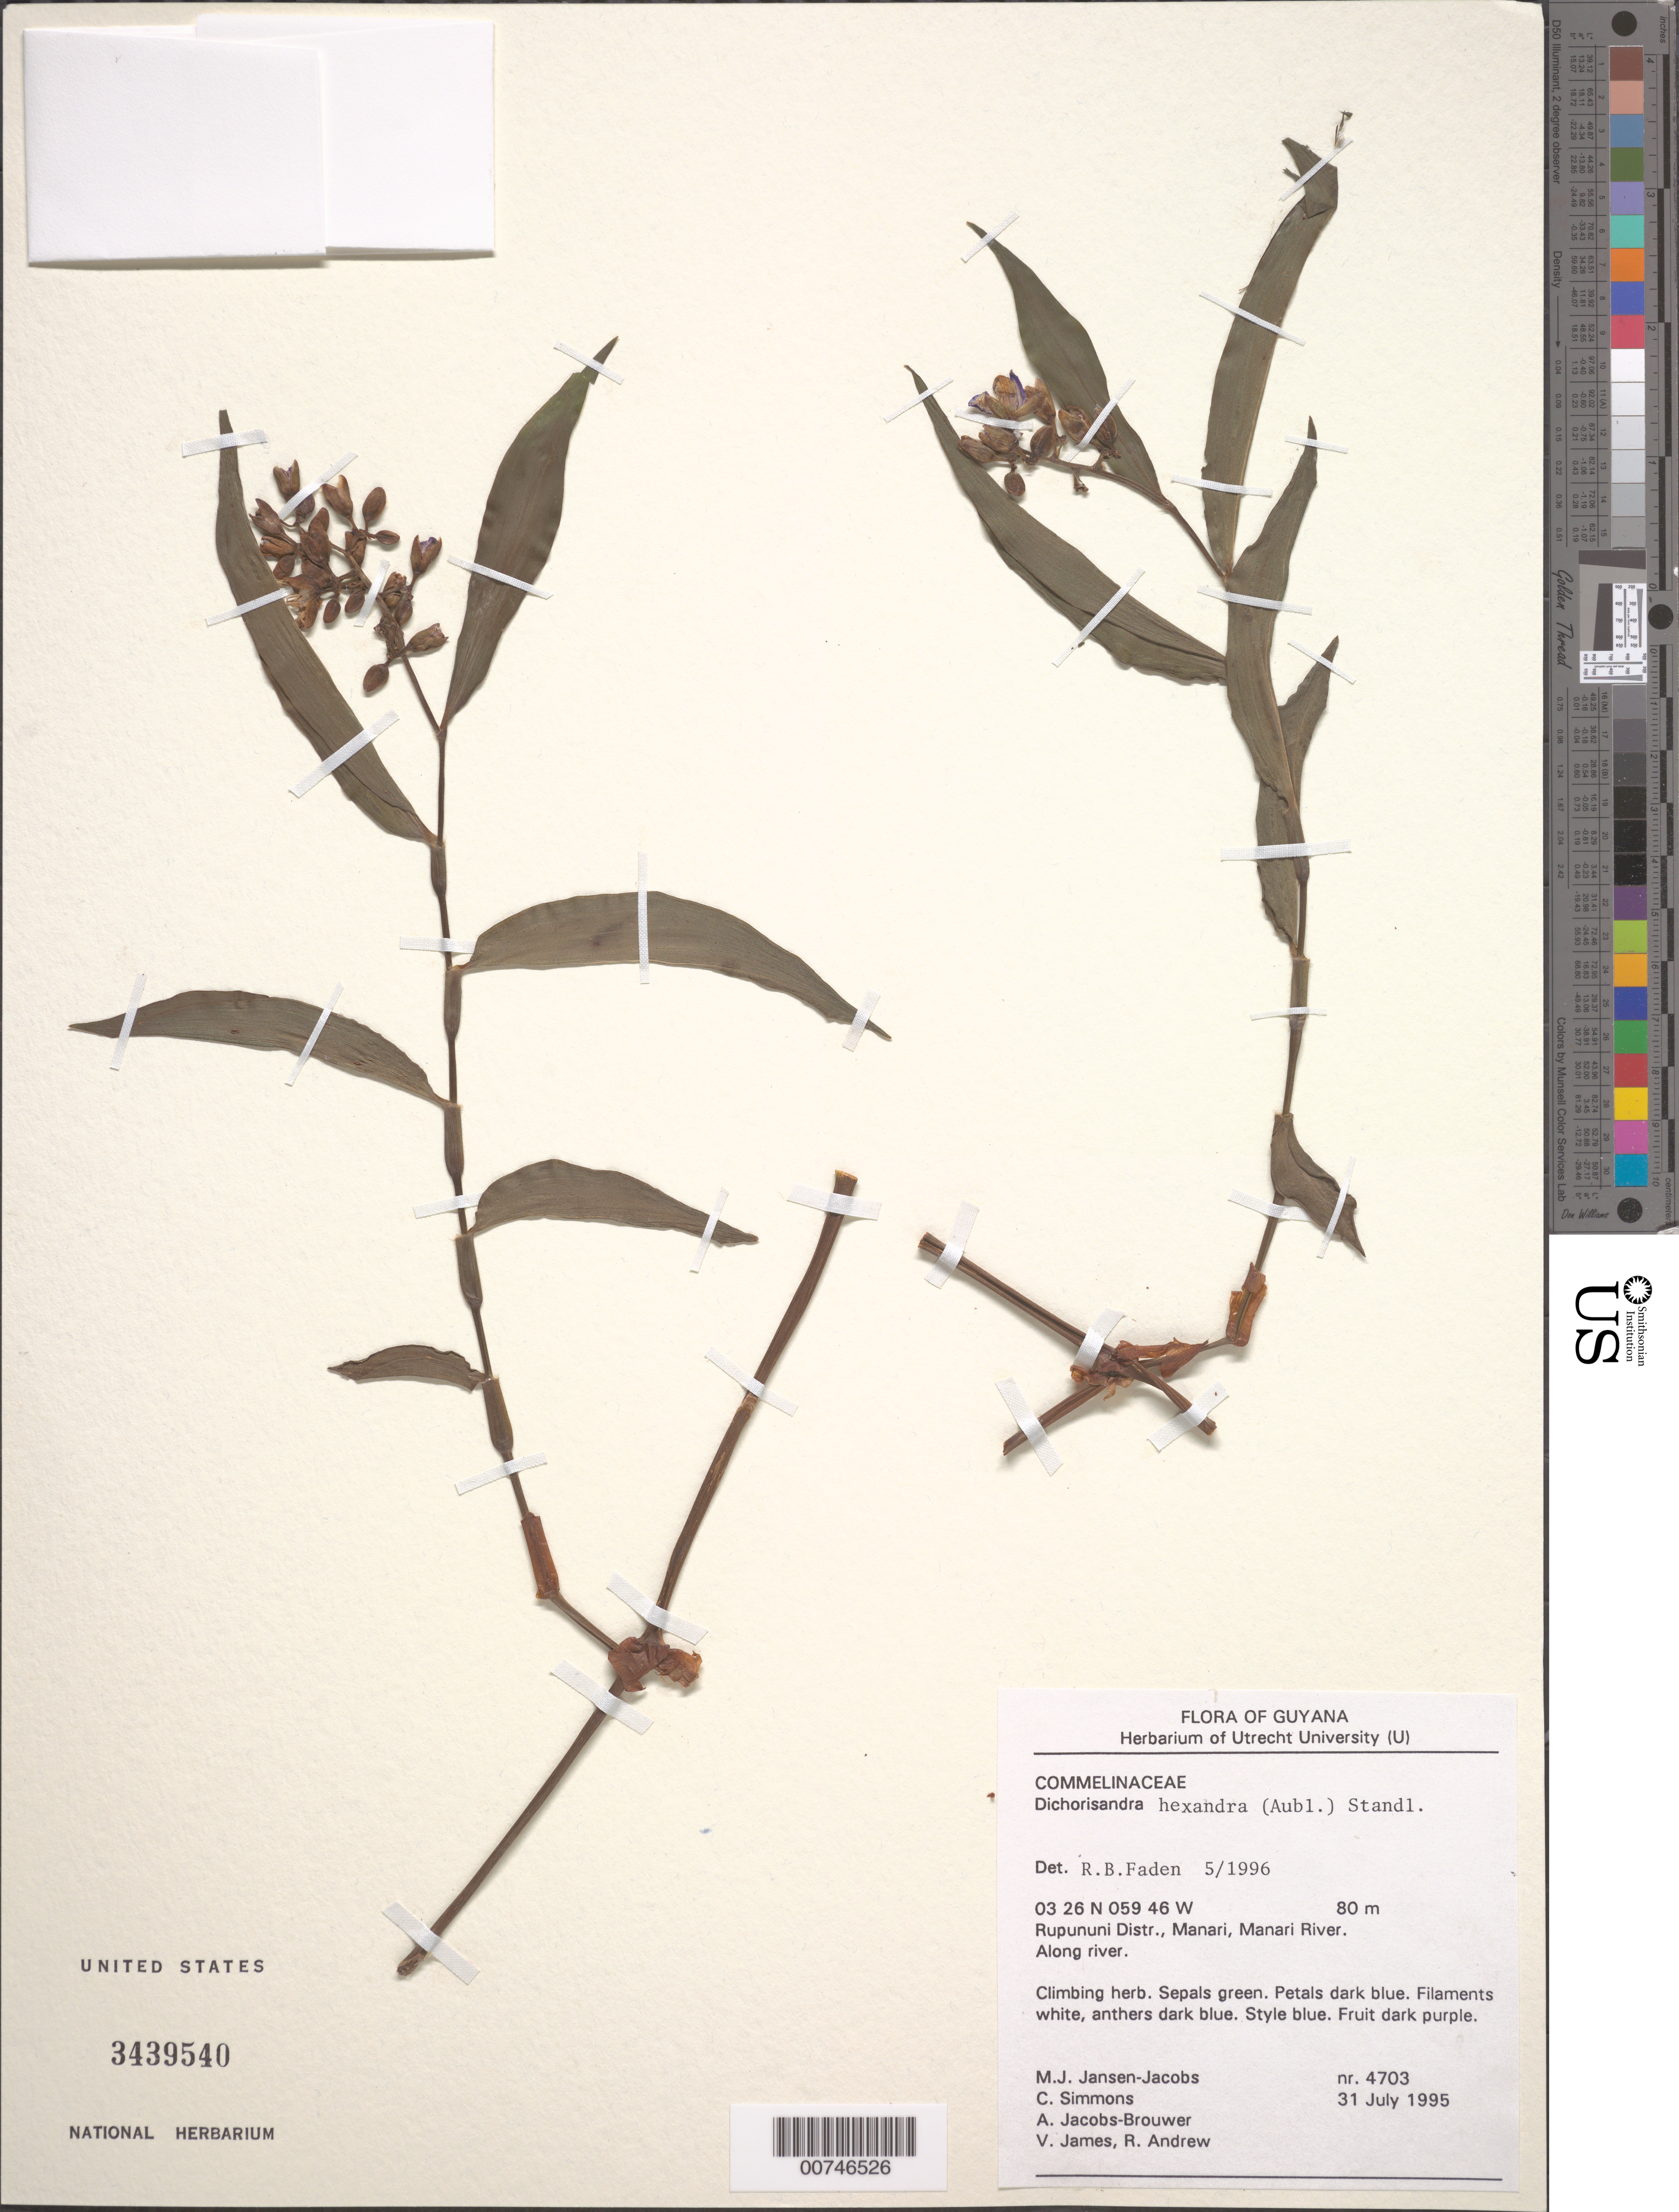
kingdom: Plantae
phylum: Tracheophyta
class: Liliopsida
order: Commelinales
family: Commelinaceae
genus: Dichorisandra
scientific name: Dichorisandra hexandra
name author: (Aubl.) Standl.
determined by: Faden, Robert B., (US), Smithsonian Institution - National Museum of Natural History (UNITED STATES)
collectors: M. J. Jansen-Jacobs, C. Simons, A. Jacobs-Brouwer, M. James & R. Andrew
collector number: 4703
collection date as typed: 31-Jul-95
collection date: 1995-07-31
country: Guyana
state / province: U. Takutu-U. Essequibo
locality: Manari, Manari River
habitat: Along river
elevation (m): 80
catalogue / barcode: US 3439540